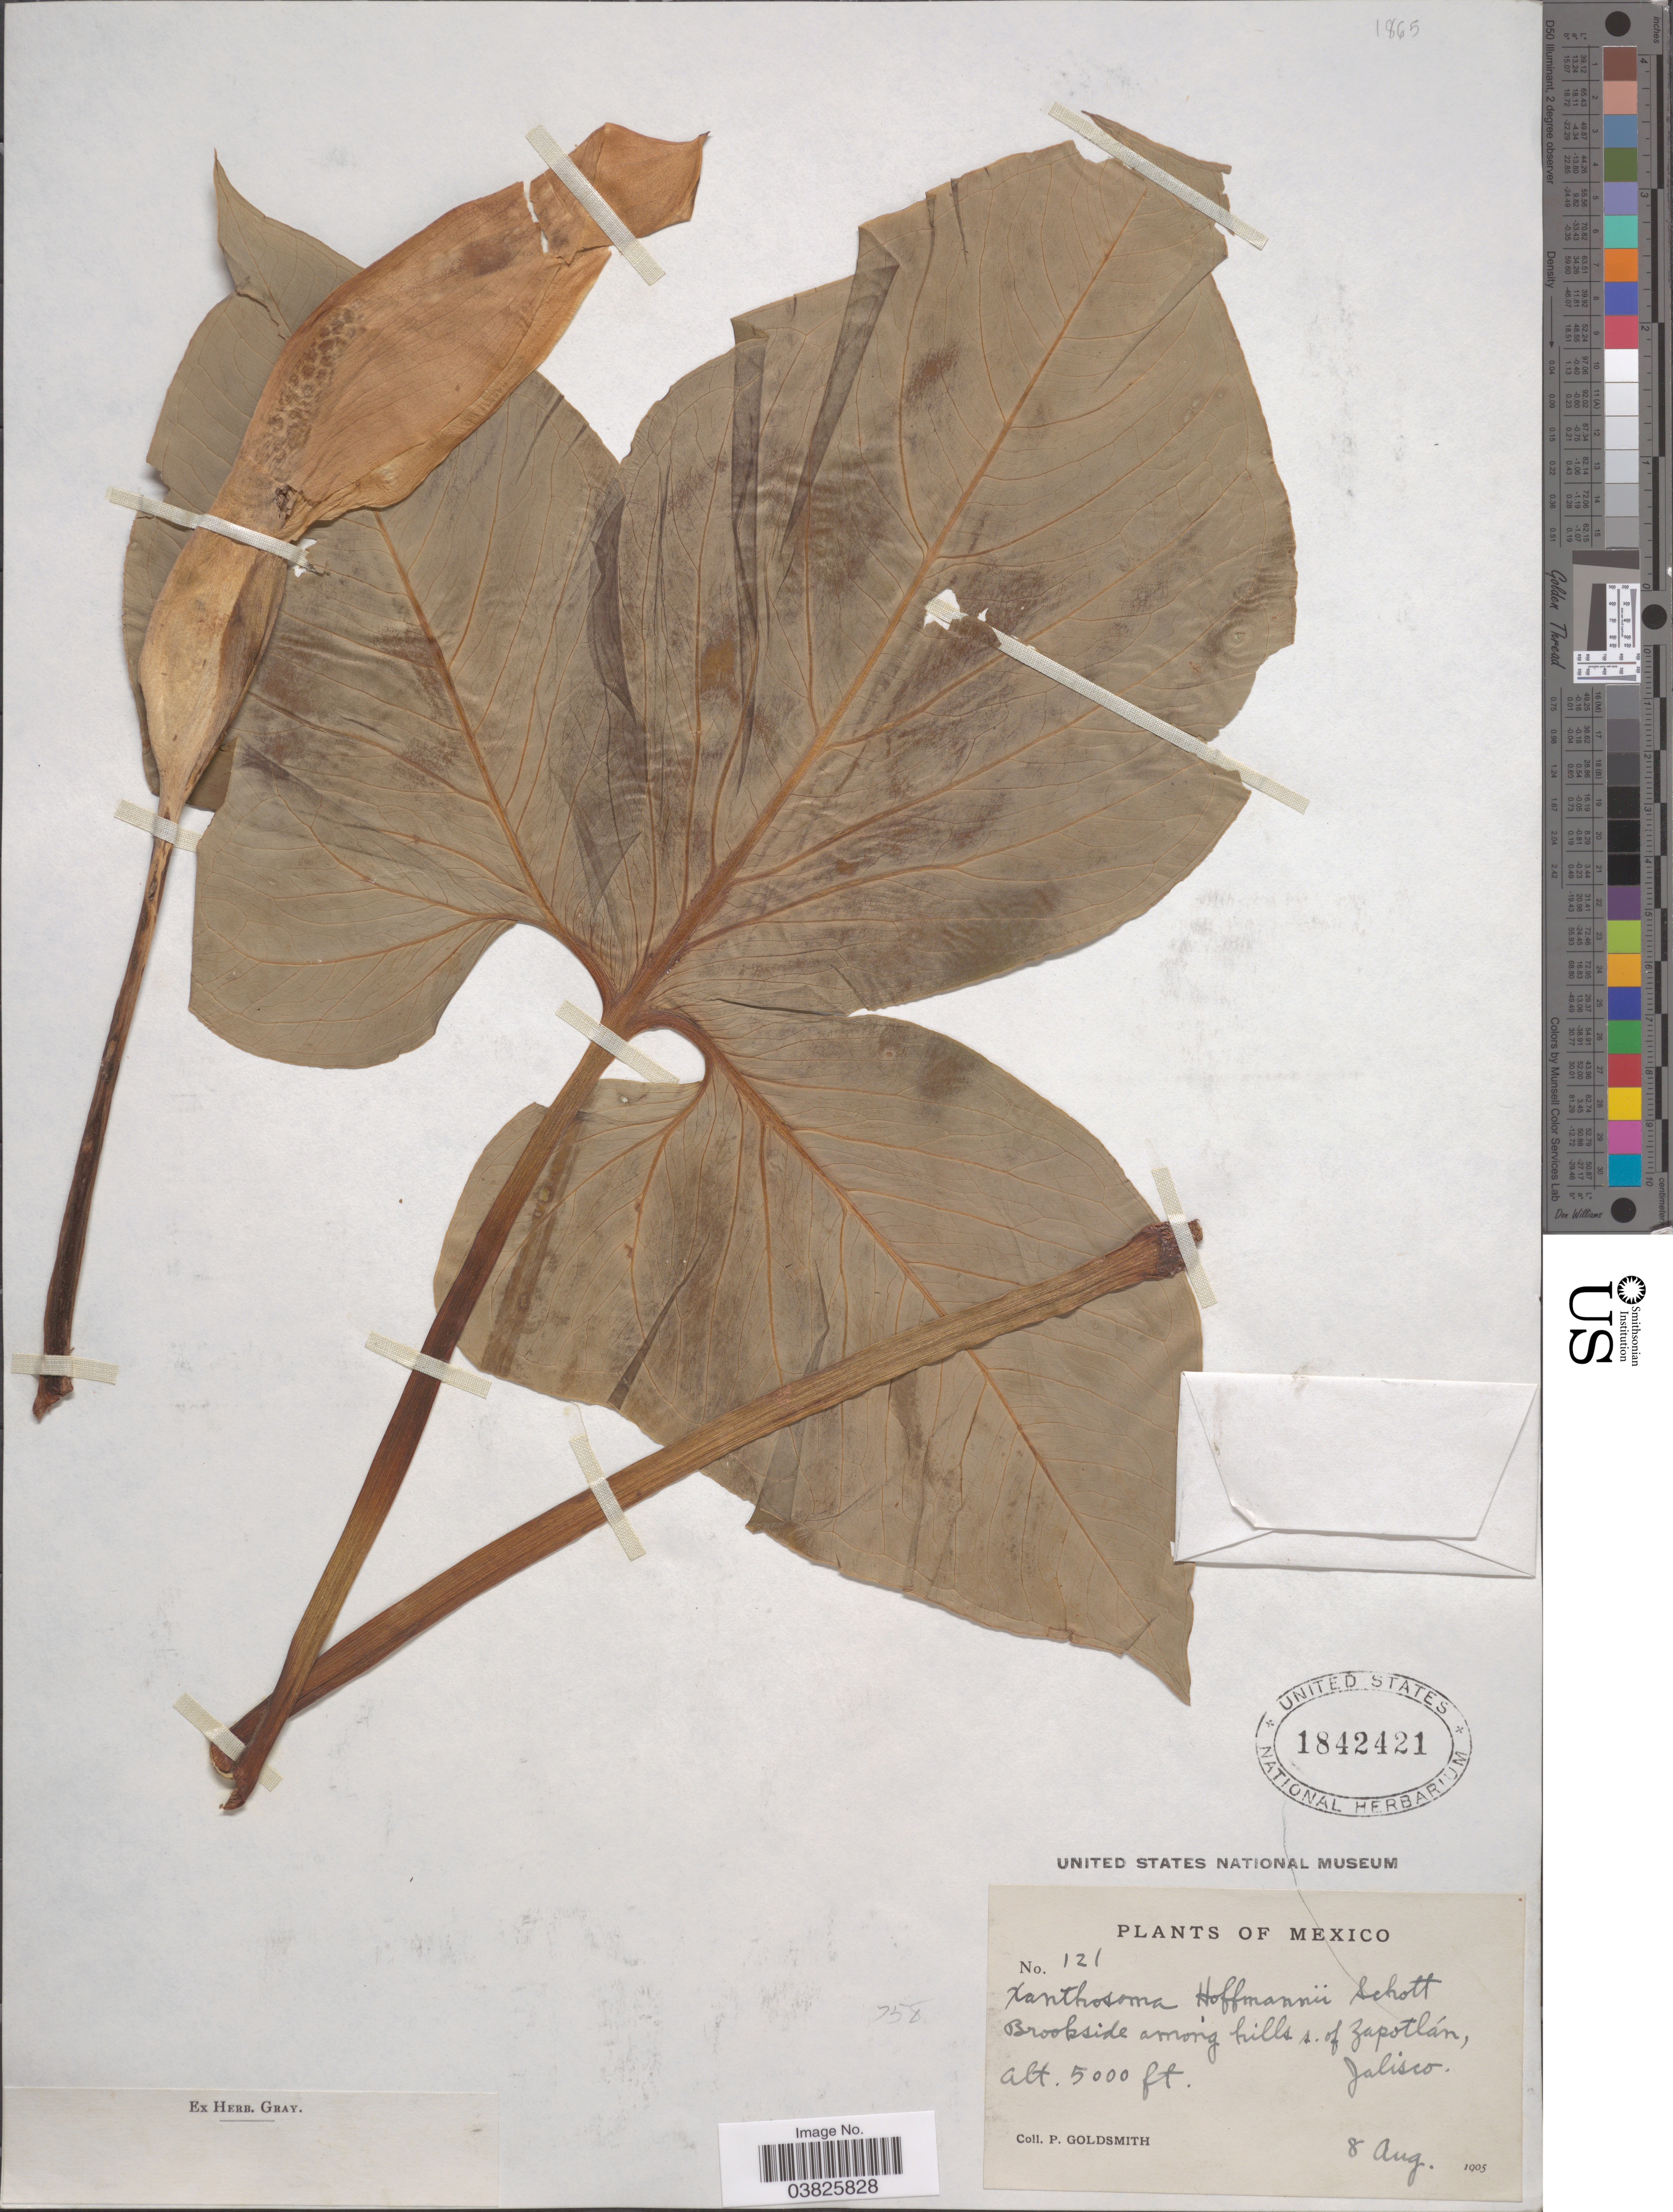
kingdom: Plantae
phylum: Tracheophyta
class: Liliopsida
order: Alismatales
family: Araceae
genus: Xanthosoma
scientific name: Xanthosoma hoffmannii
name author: (Schott) Schott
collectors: P. Goldsmith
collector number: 121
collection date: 1905-08-08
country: Mexico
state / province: Jalisco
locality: Brookside among hills s. of Zapotlán.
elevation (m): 1524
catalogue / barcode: US 1842421